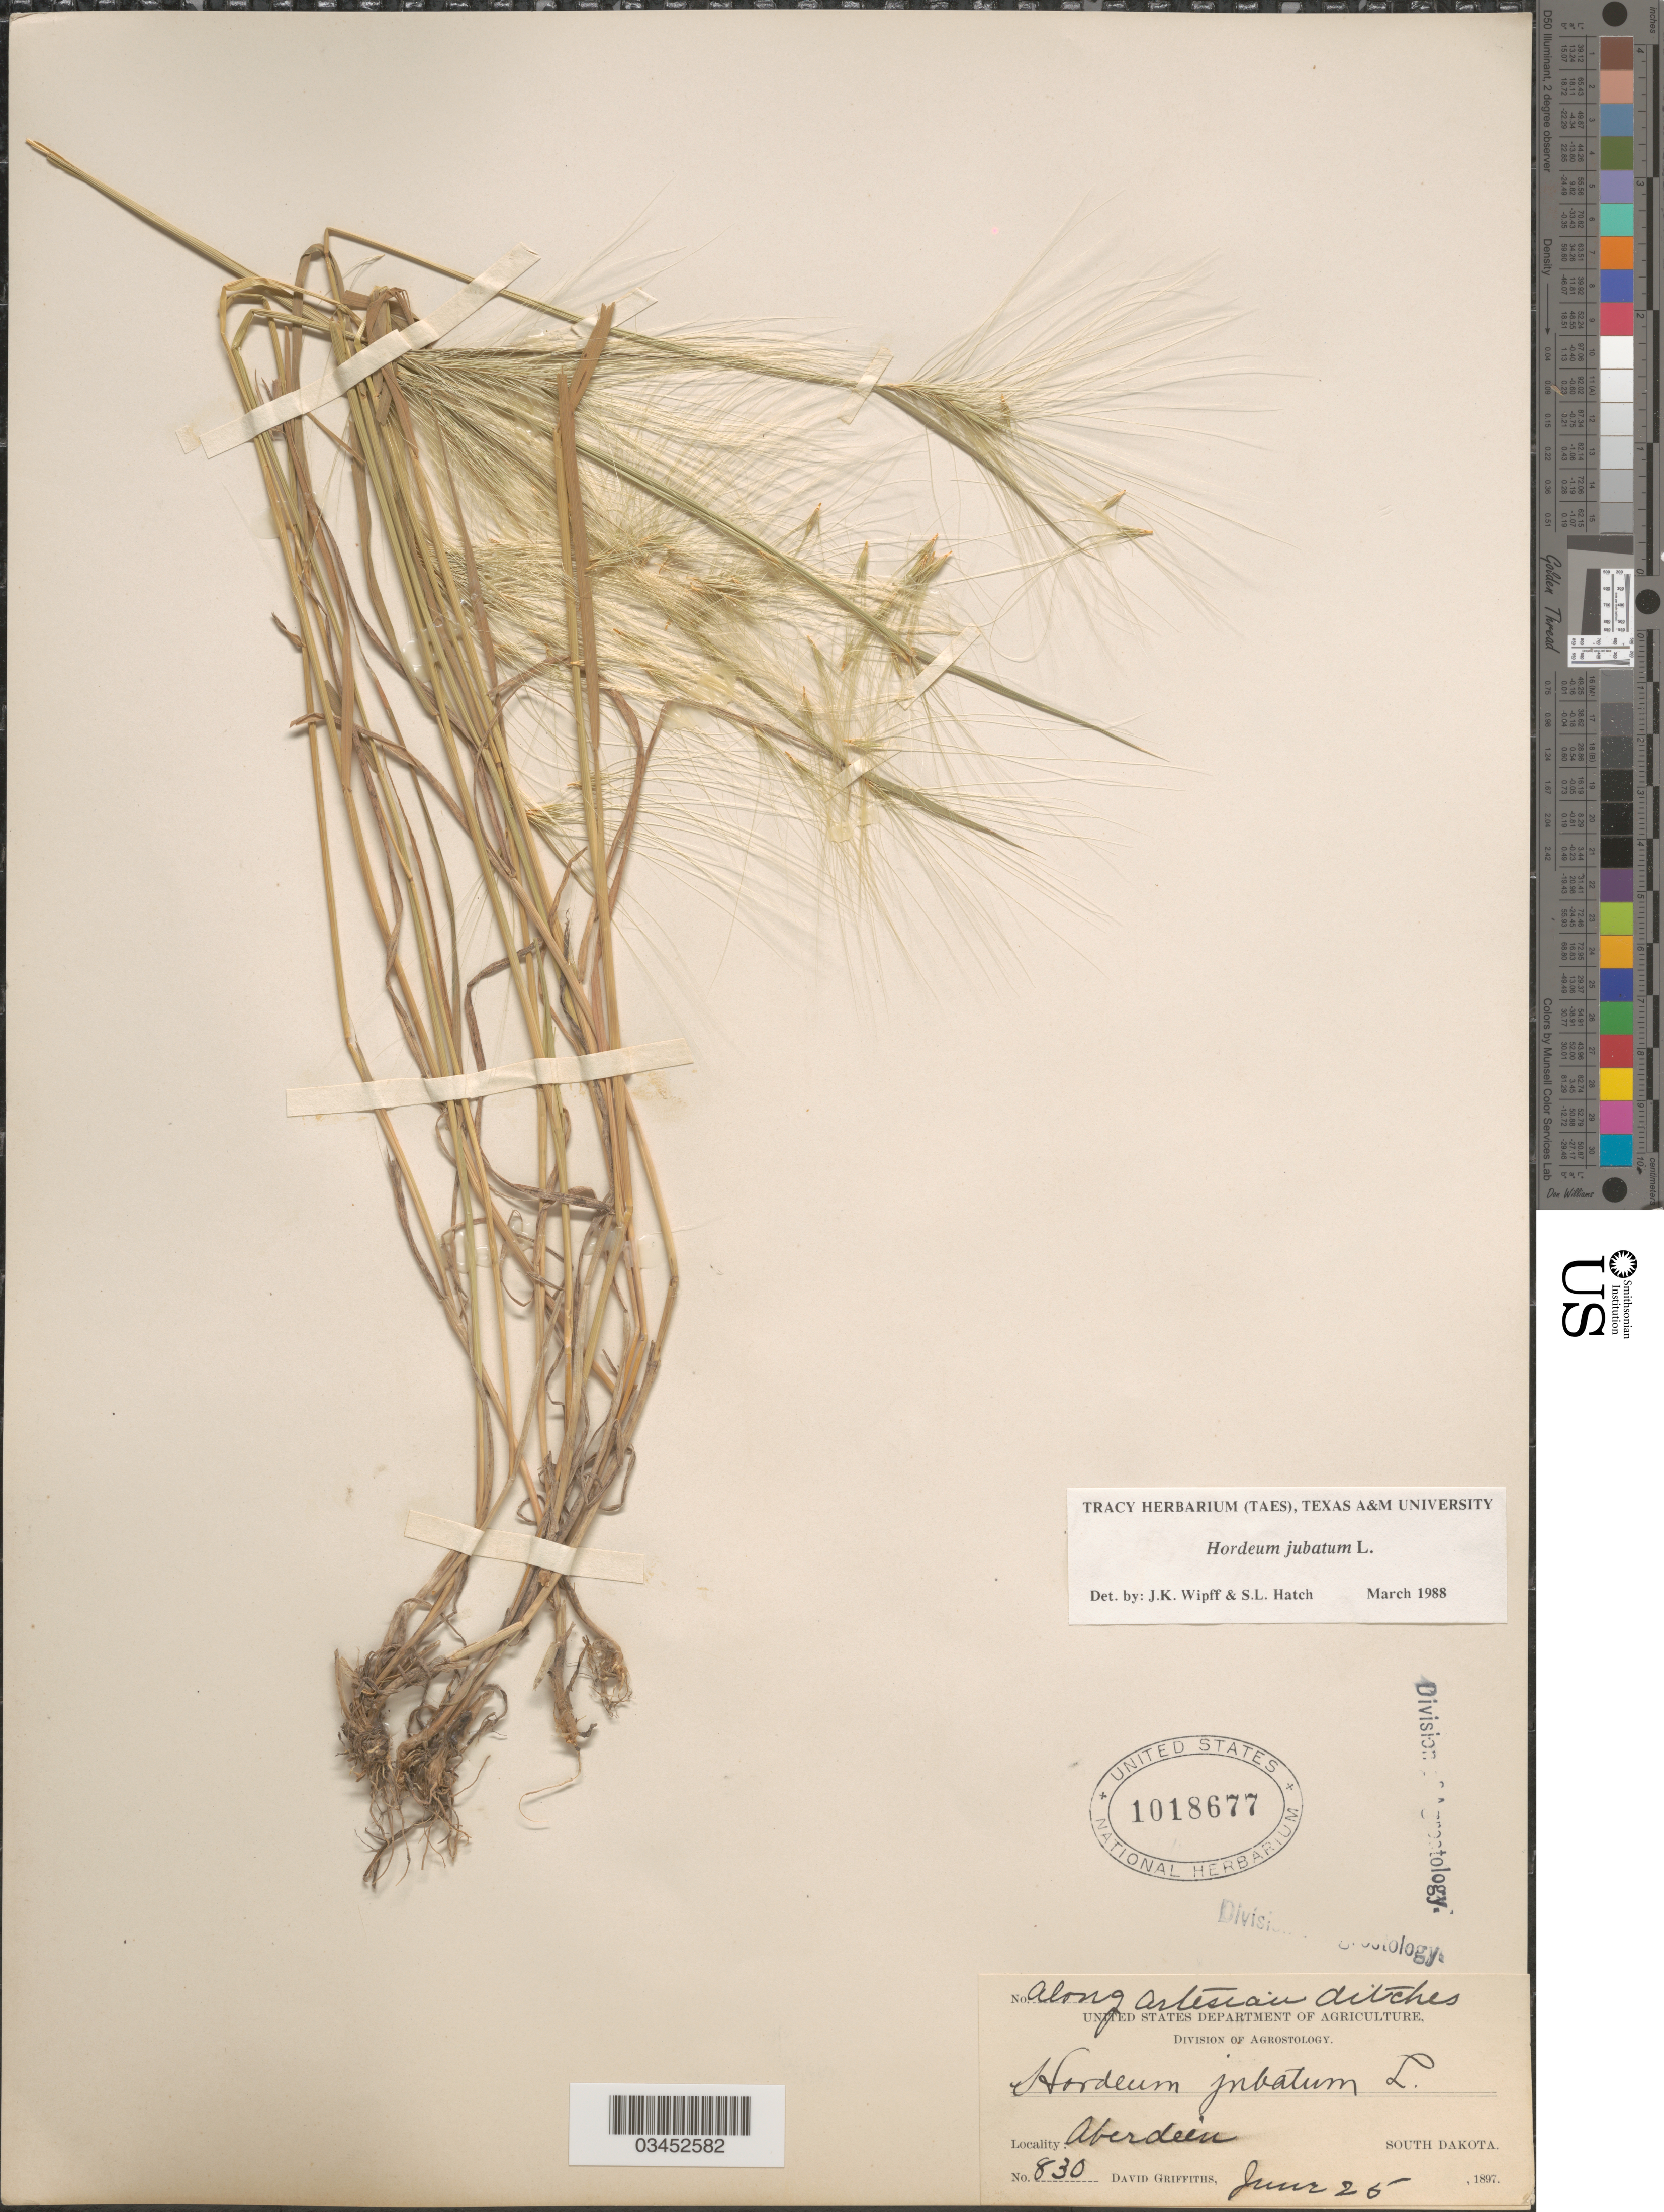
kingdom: Plantae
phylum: Tracheophyta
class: Liliopsida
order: Poales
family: Poaceae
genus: Hordeum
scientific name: Hordeum jubatum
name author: L.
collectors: D. Griffiths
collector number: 830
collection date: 1897-06-25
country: United States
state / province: South Dakota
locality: Aberdeen.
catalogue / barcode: US 1018677